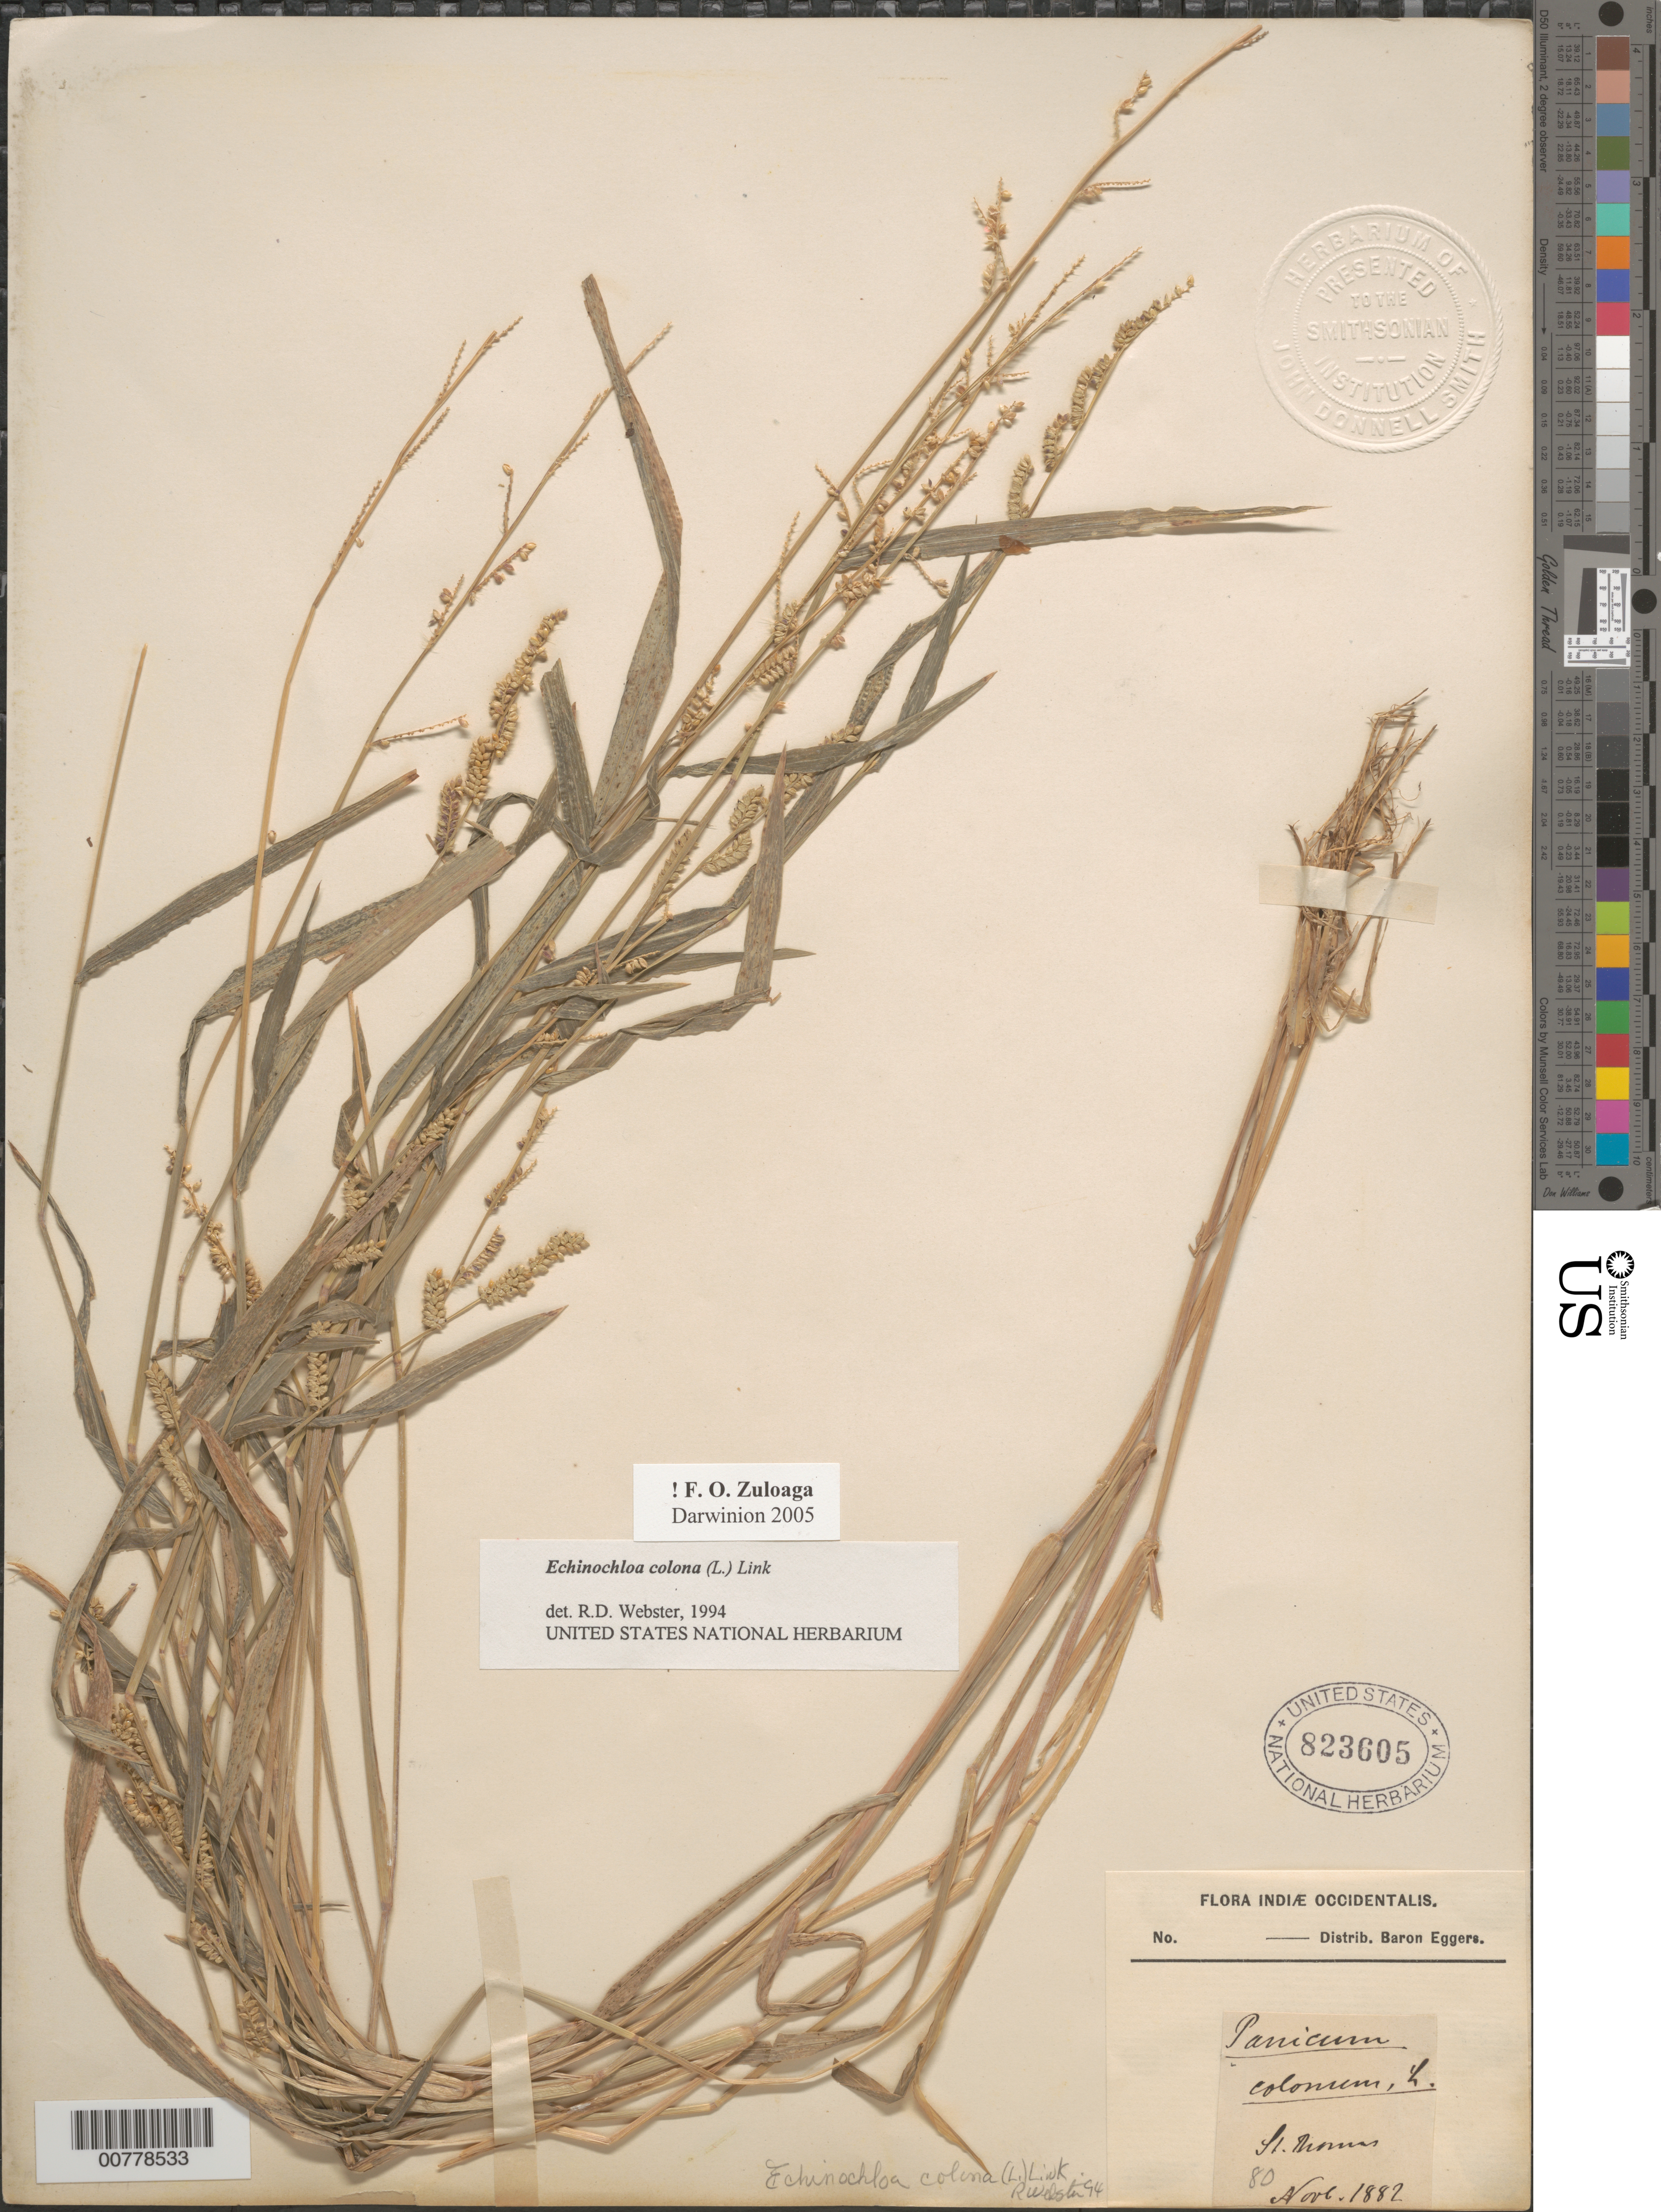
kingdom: Plantae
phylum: Tracheophyta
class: Liliopsida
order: Poales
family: Poaceae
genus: Echinochloa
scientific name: Echinochloa colona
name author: (L.) Link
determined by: Webster, Robert D.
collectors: H. F. A. von Eggers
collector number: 80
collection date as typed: Nov 1882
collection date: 1882-11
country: U.S. Virgin Islands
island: St. Thomas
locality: St. Thomas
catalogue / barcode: US 823605